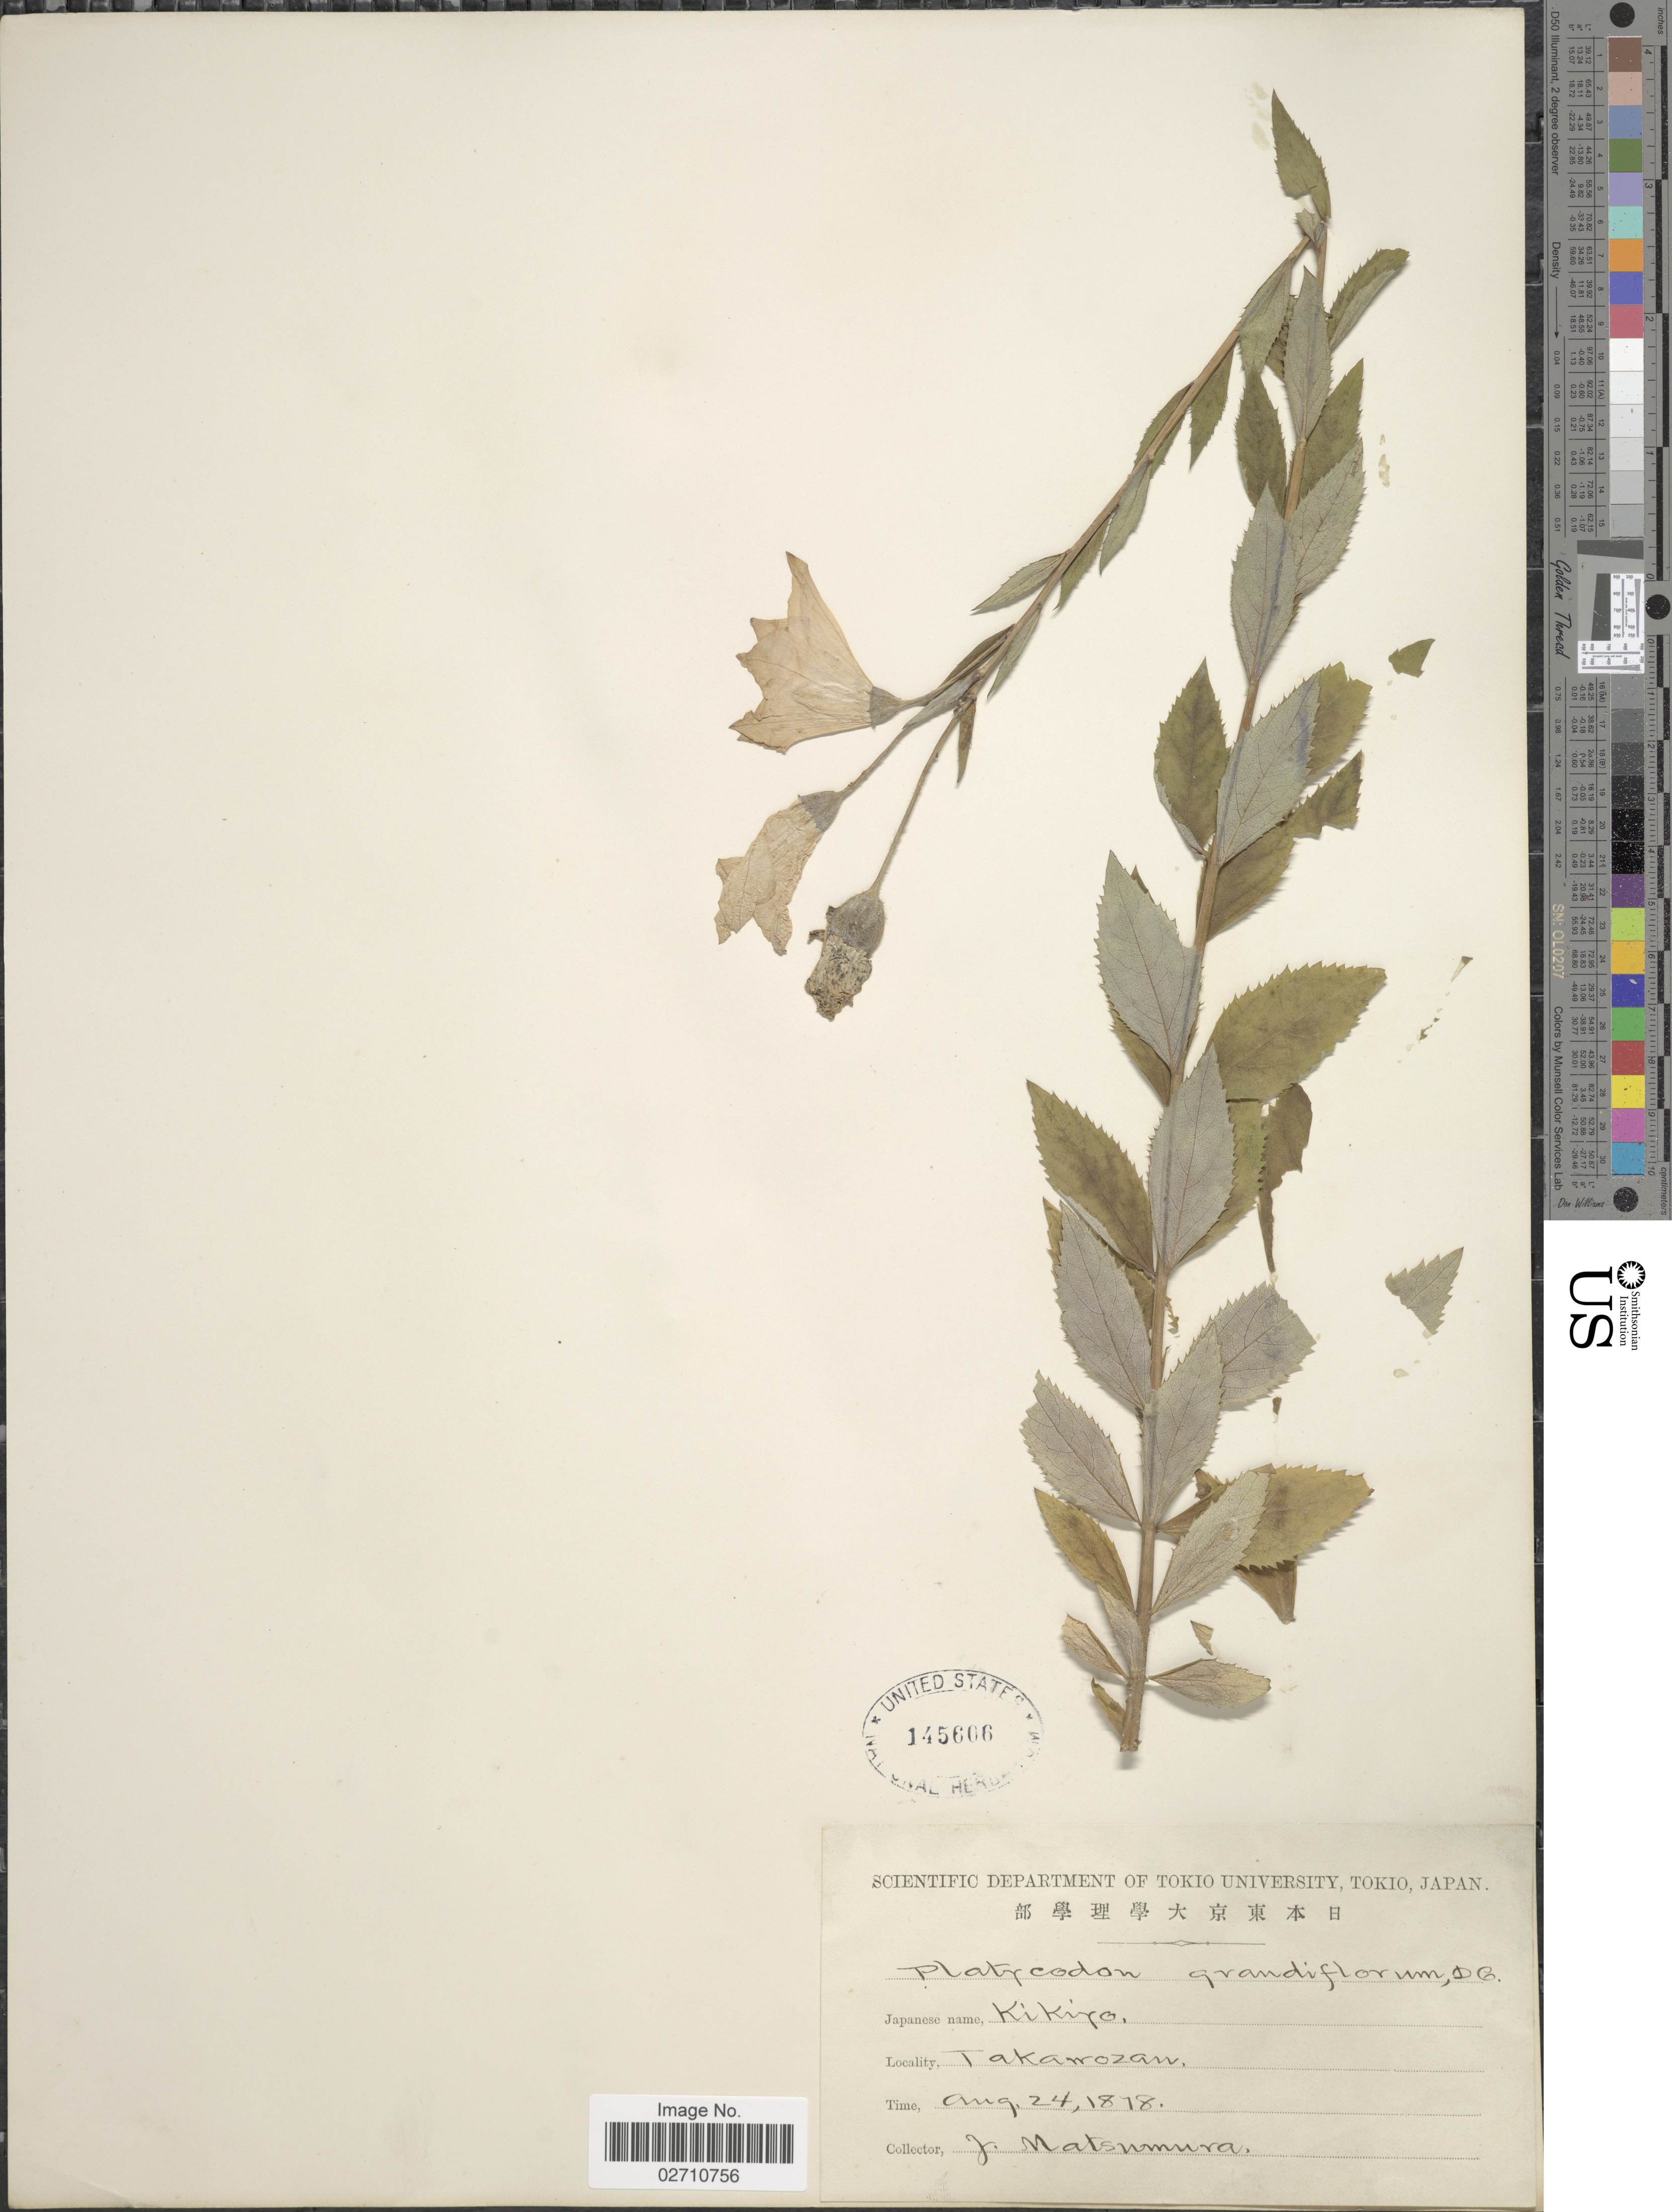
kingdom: Plantae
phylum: Tracheophyta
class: Magnoliopsida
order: Asterales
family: Campanulaceae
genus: Platycodon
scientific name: Platycodon grandiflorus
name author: (Jacq.) A. DC.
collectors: J. Matsumura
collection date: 1818-08-24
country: Japan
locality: Takawozan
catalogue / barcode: US 145606